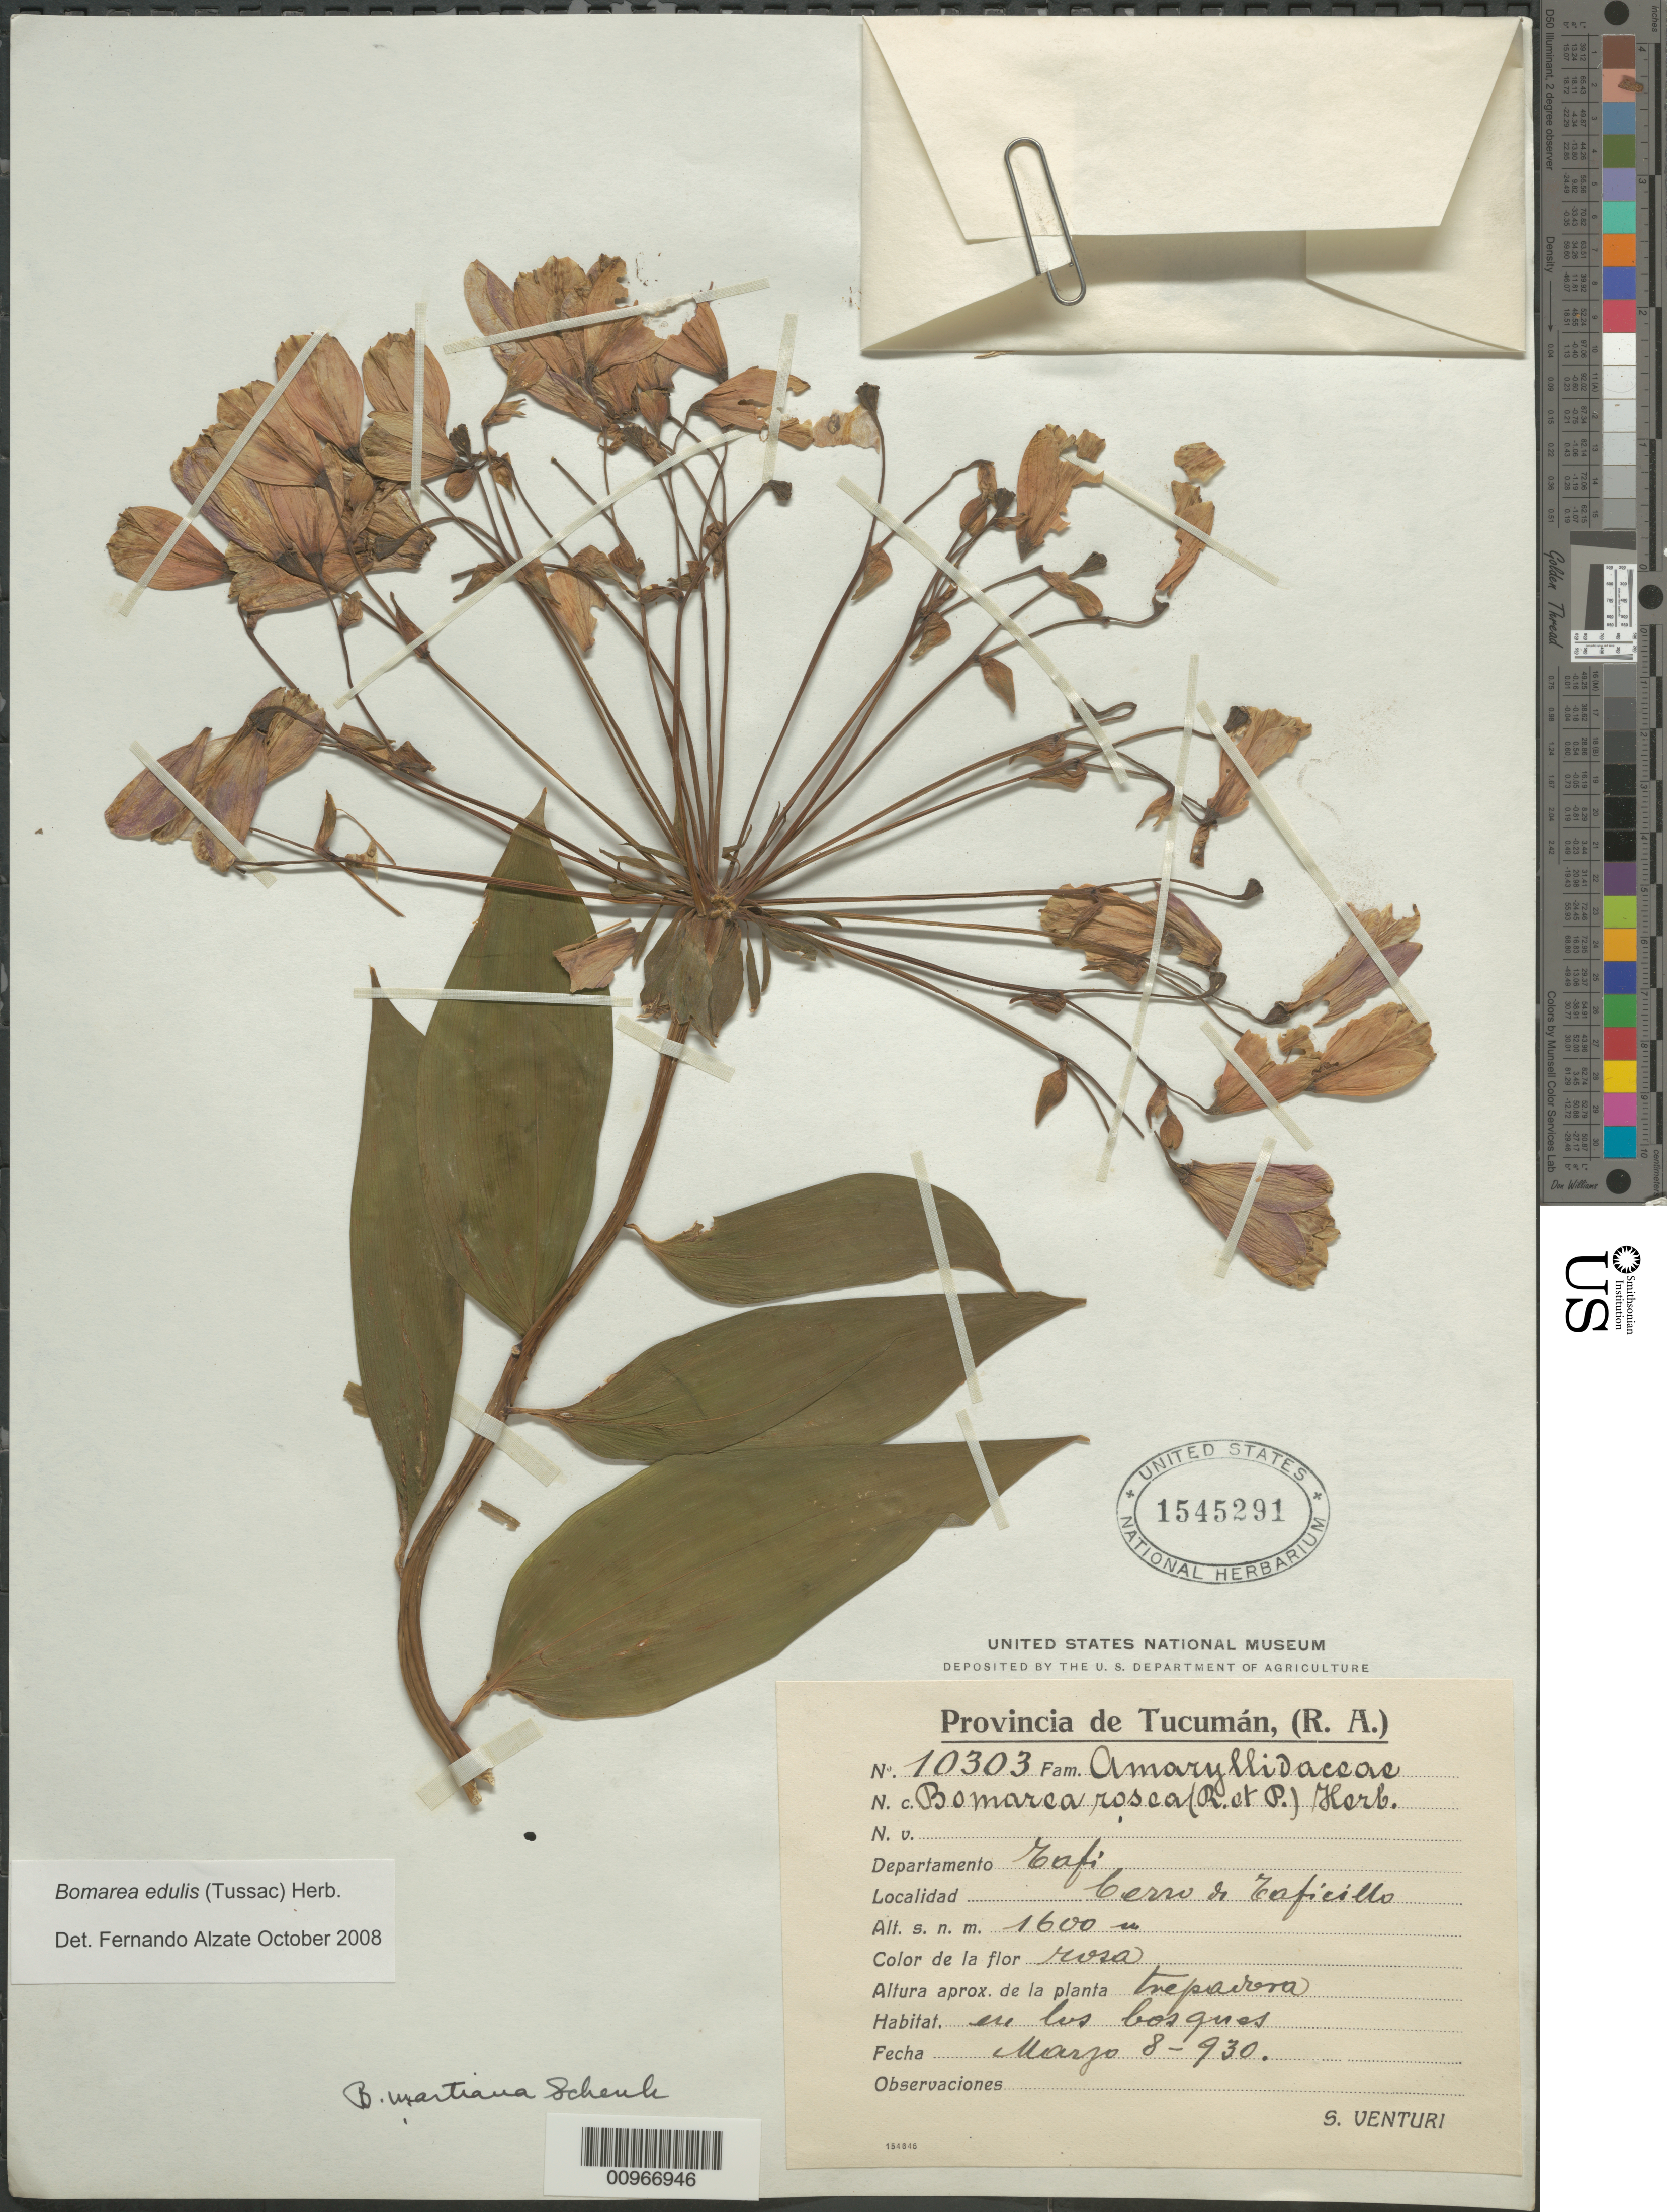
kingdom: Plantae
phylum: Tracheophyta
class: Liliopsida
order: Liliales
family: Alstroemeriaceae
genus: Bomarea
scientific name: Bomarea edulis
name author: (Tussac) Herb.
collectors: S. Venturi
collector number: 10303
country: Argentina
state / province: Tucumán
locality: Cerro de Taficillo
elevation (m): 1600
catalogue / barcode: US 1545291